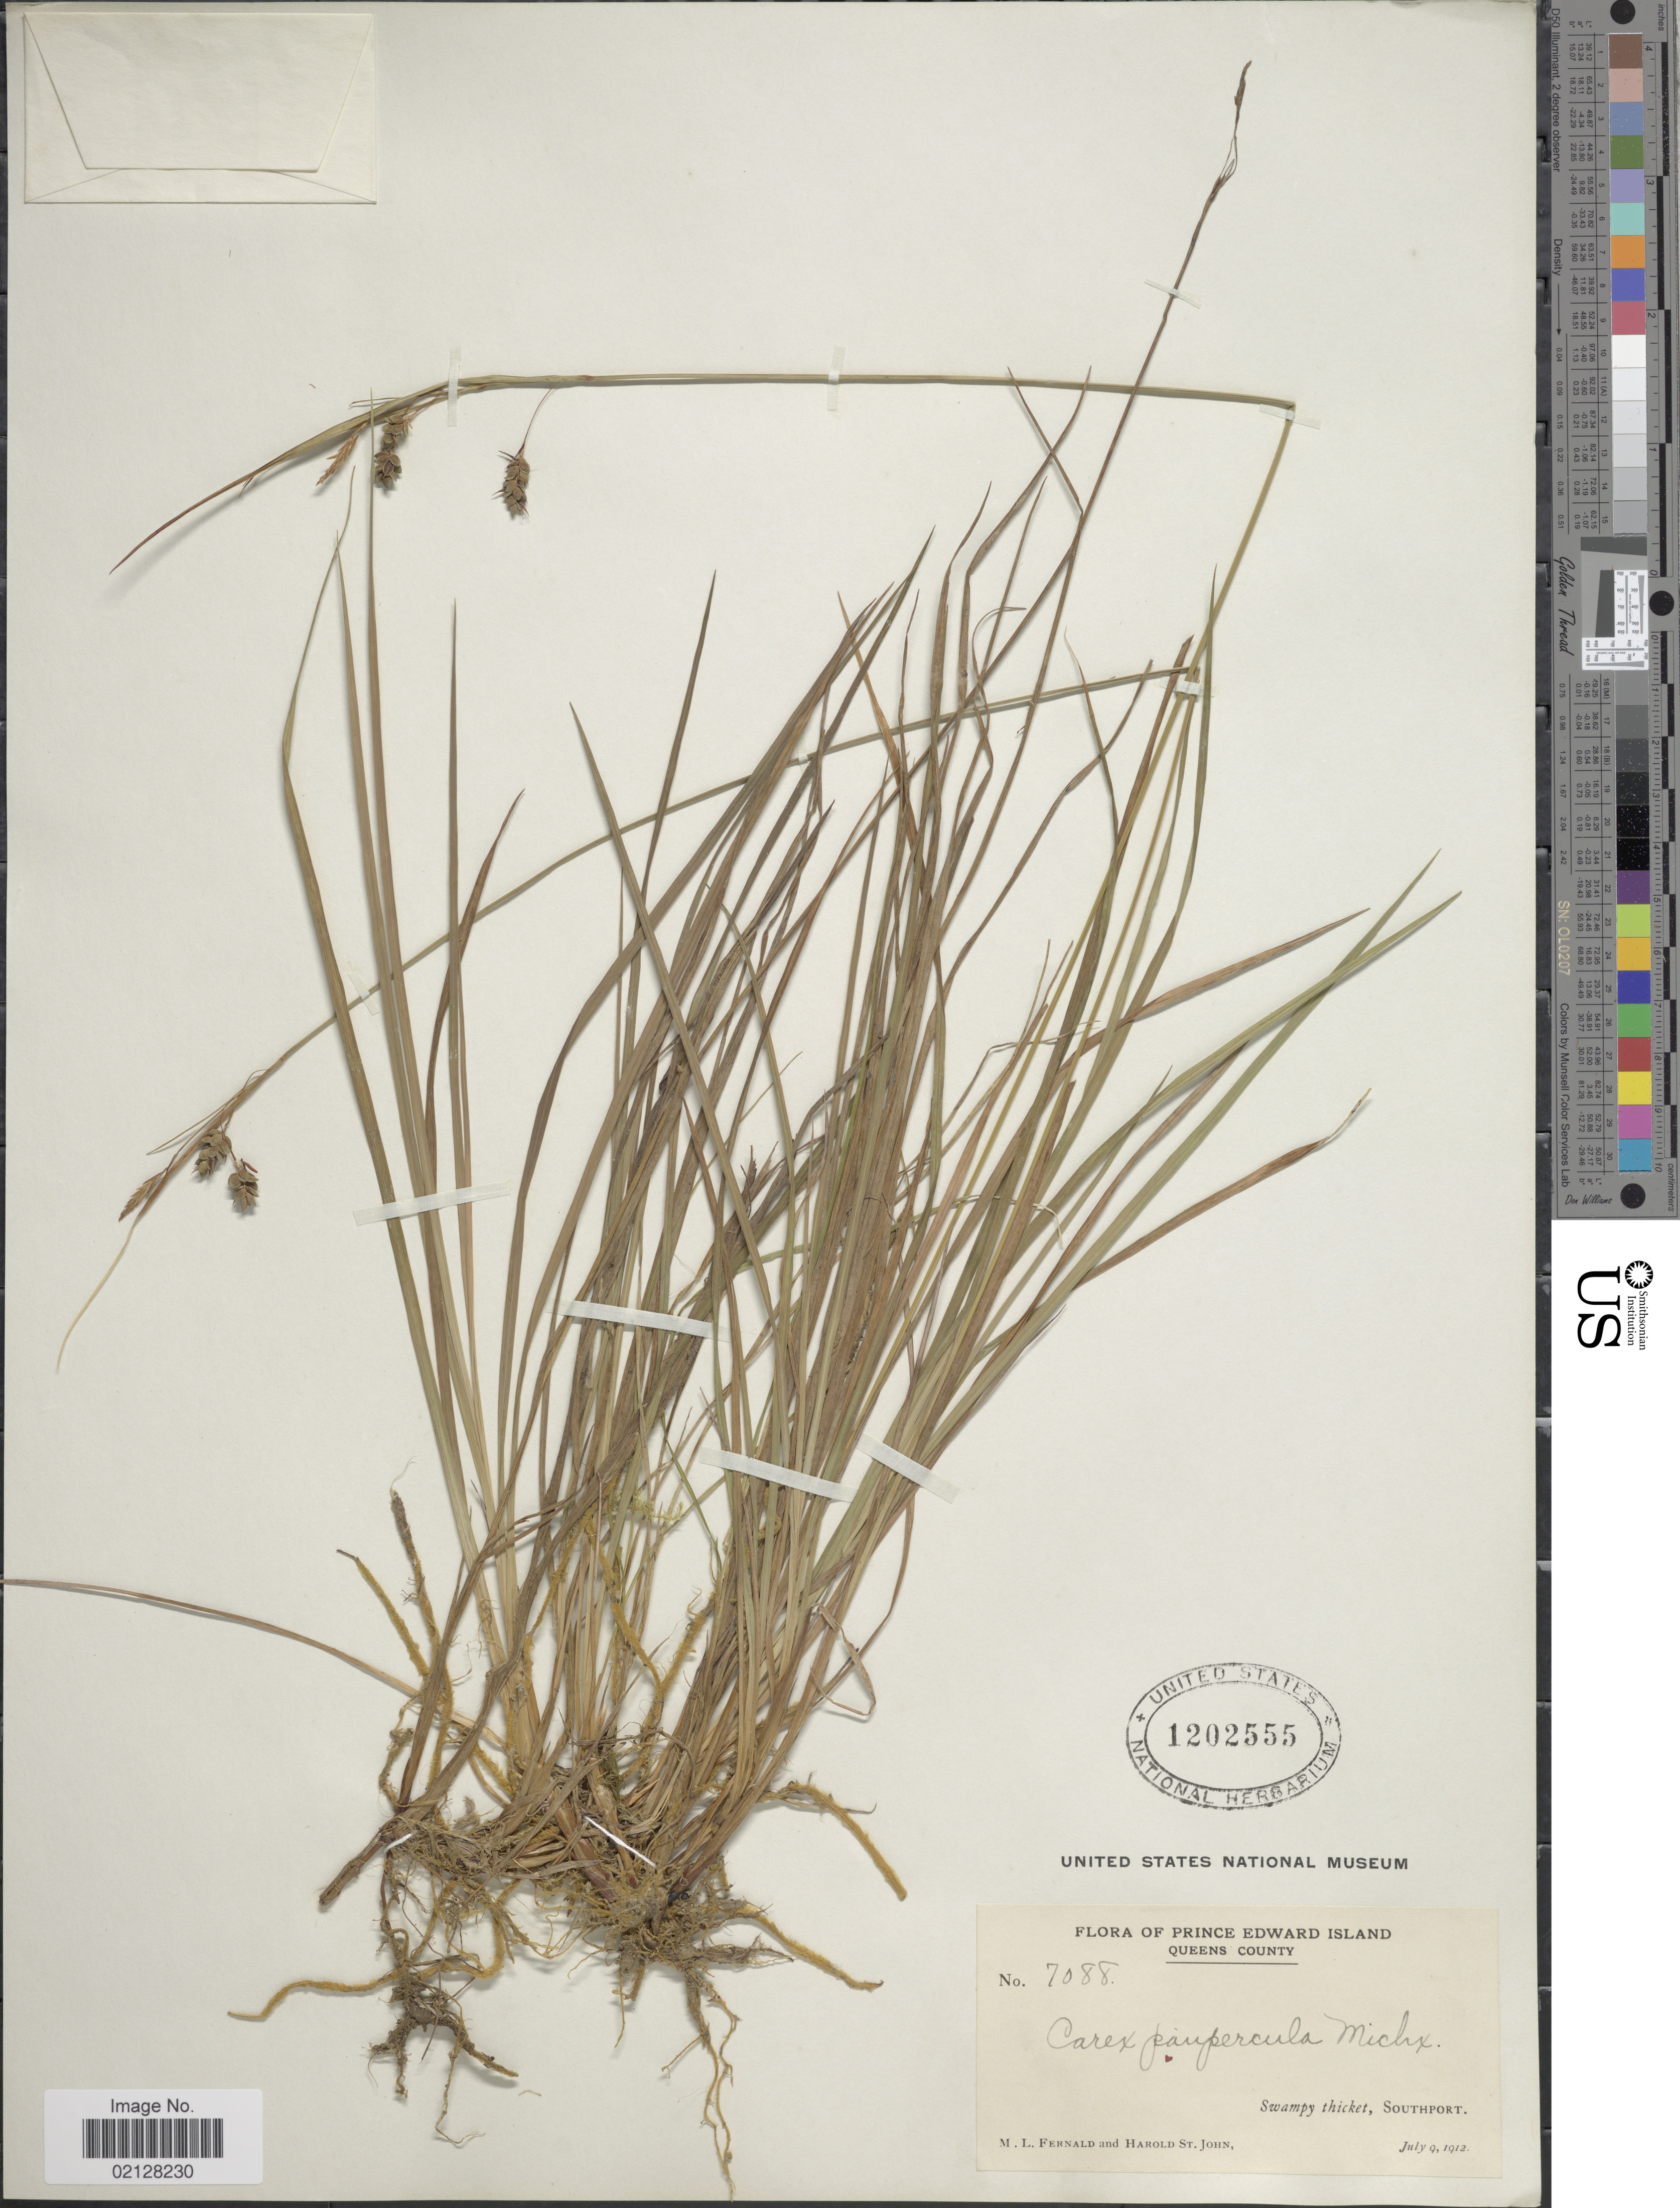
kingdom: Plantae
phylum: Tracheophyta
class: Liliopsida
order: Poales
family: Cyperaceae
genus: Carex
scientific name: Carex magellanica subsp. irrigua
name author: (Wahlenb.) Hiitonen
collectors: M. L. Fernald & H. St. John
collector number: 7088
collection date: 1912-07-09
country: Canada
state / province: Prince Edward Island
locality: Queens County. Swampy thicket, Southport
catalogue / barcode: US 1202555